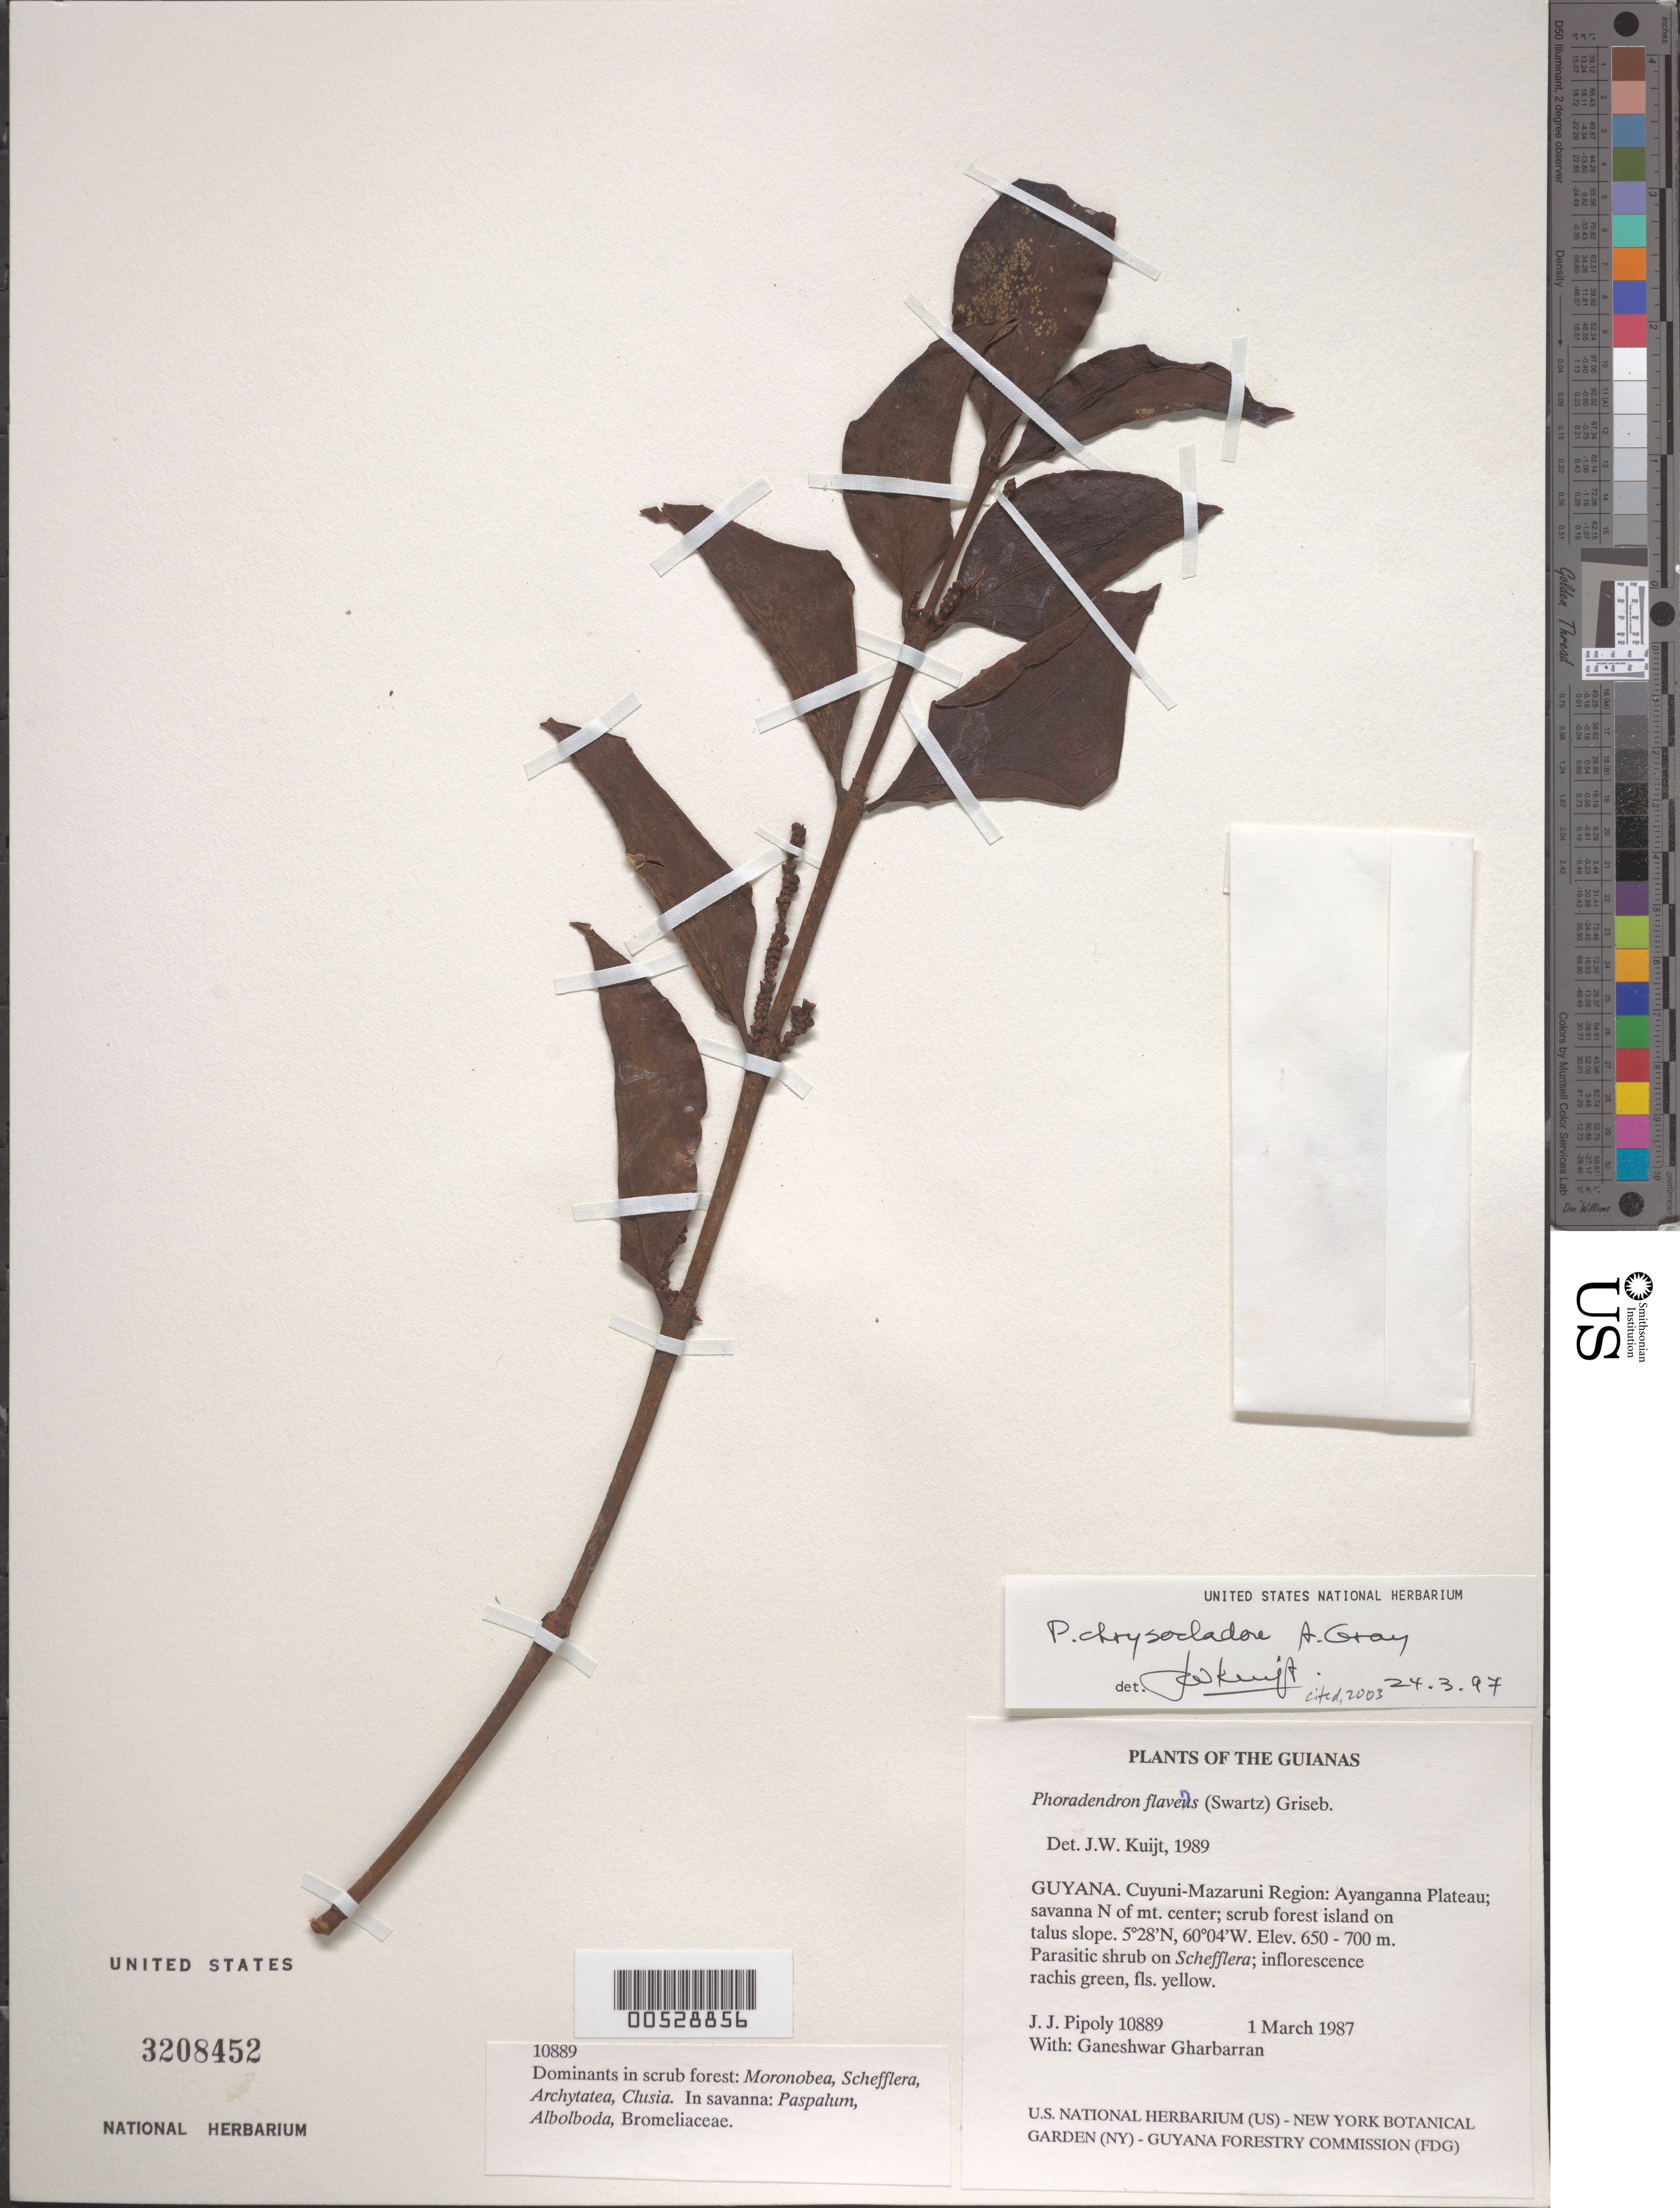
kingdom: Plantae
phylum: Tracheophyta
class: Magnoliopsida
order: Santalales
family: Viscaceae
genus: Phoradendron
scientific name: Phoradendron chrysocladon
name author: A. Gray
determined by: Kuijt, Job, (CANADA)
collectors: J. J. Pipoly & G. Gharbarran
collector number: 10889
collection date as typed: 1 March 1987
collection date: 1987-03-01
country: Guyana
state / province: Cuyuni-Mazaruni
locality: Ayanganna Plateau, N of mountain center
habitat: Savanna with scrub forest island on talus slope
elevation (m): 650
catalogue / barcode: US 3208452